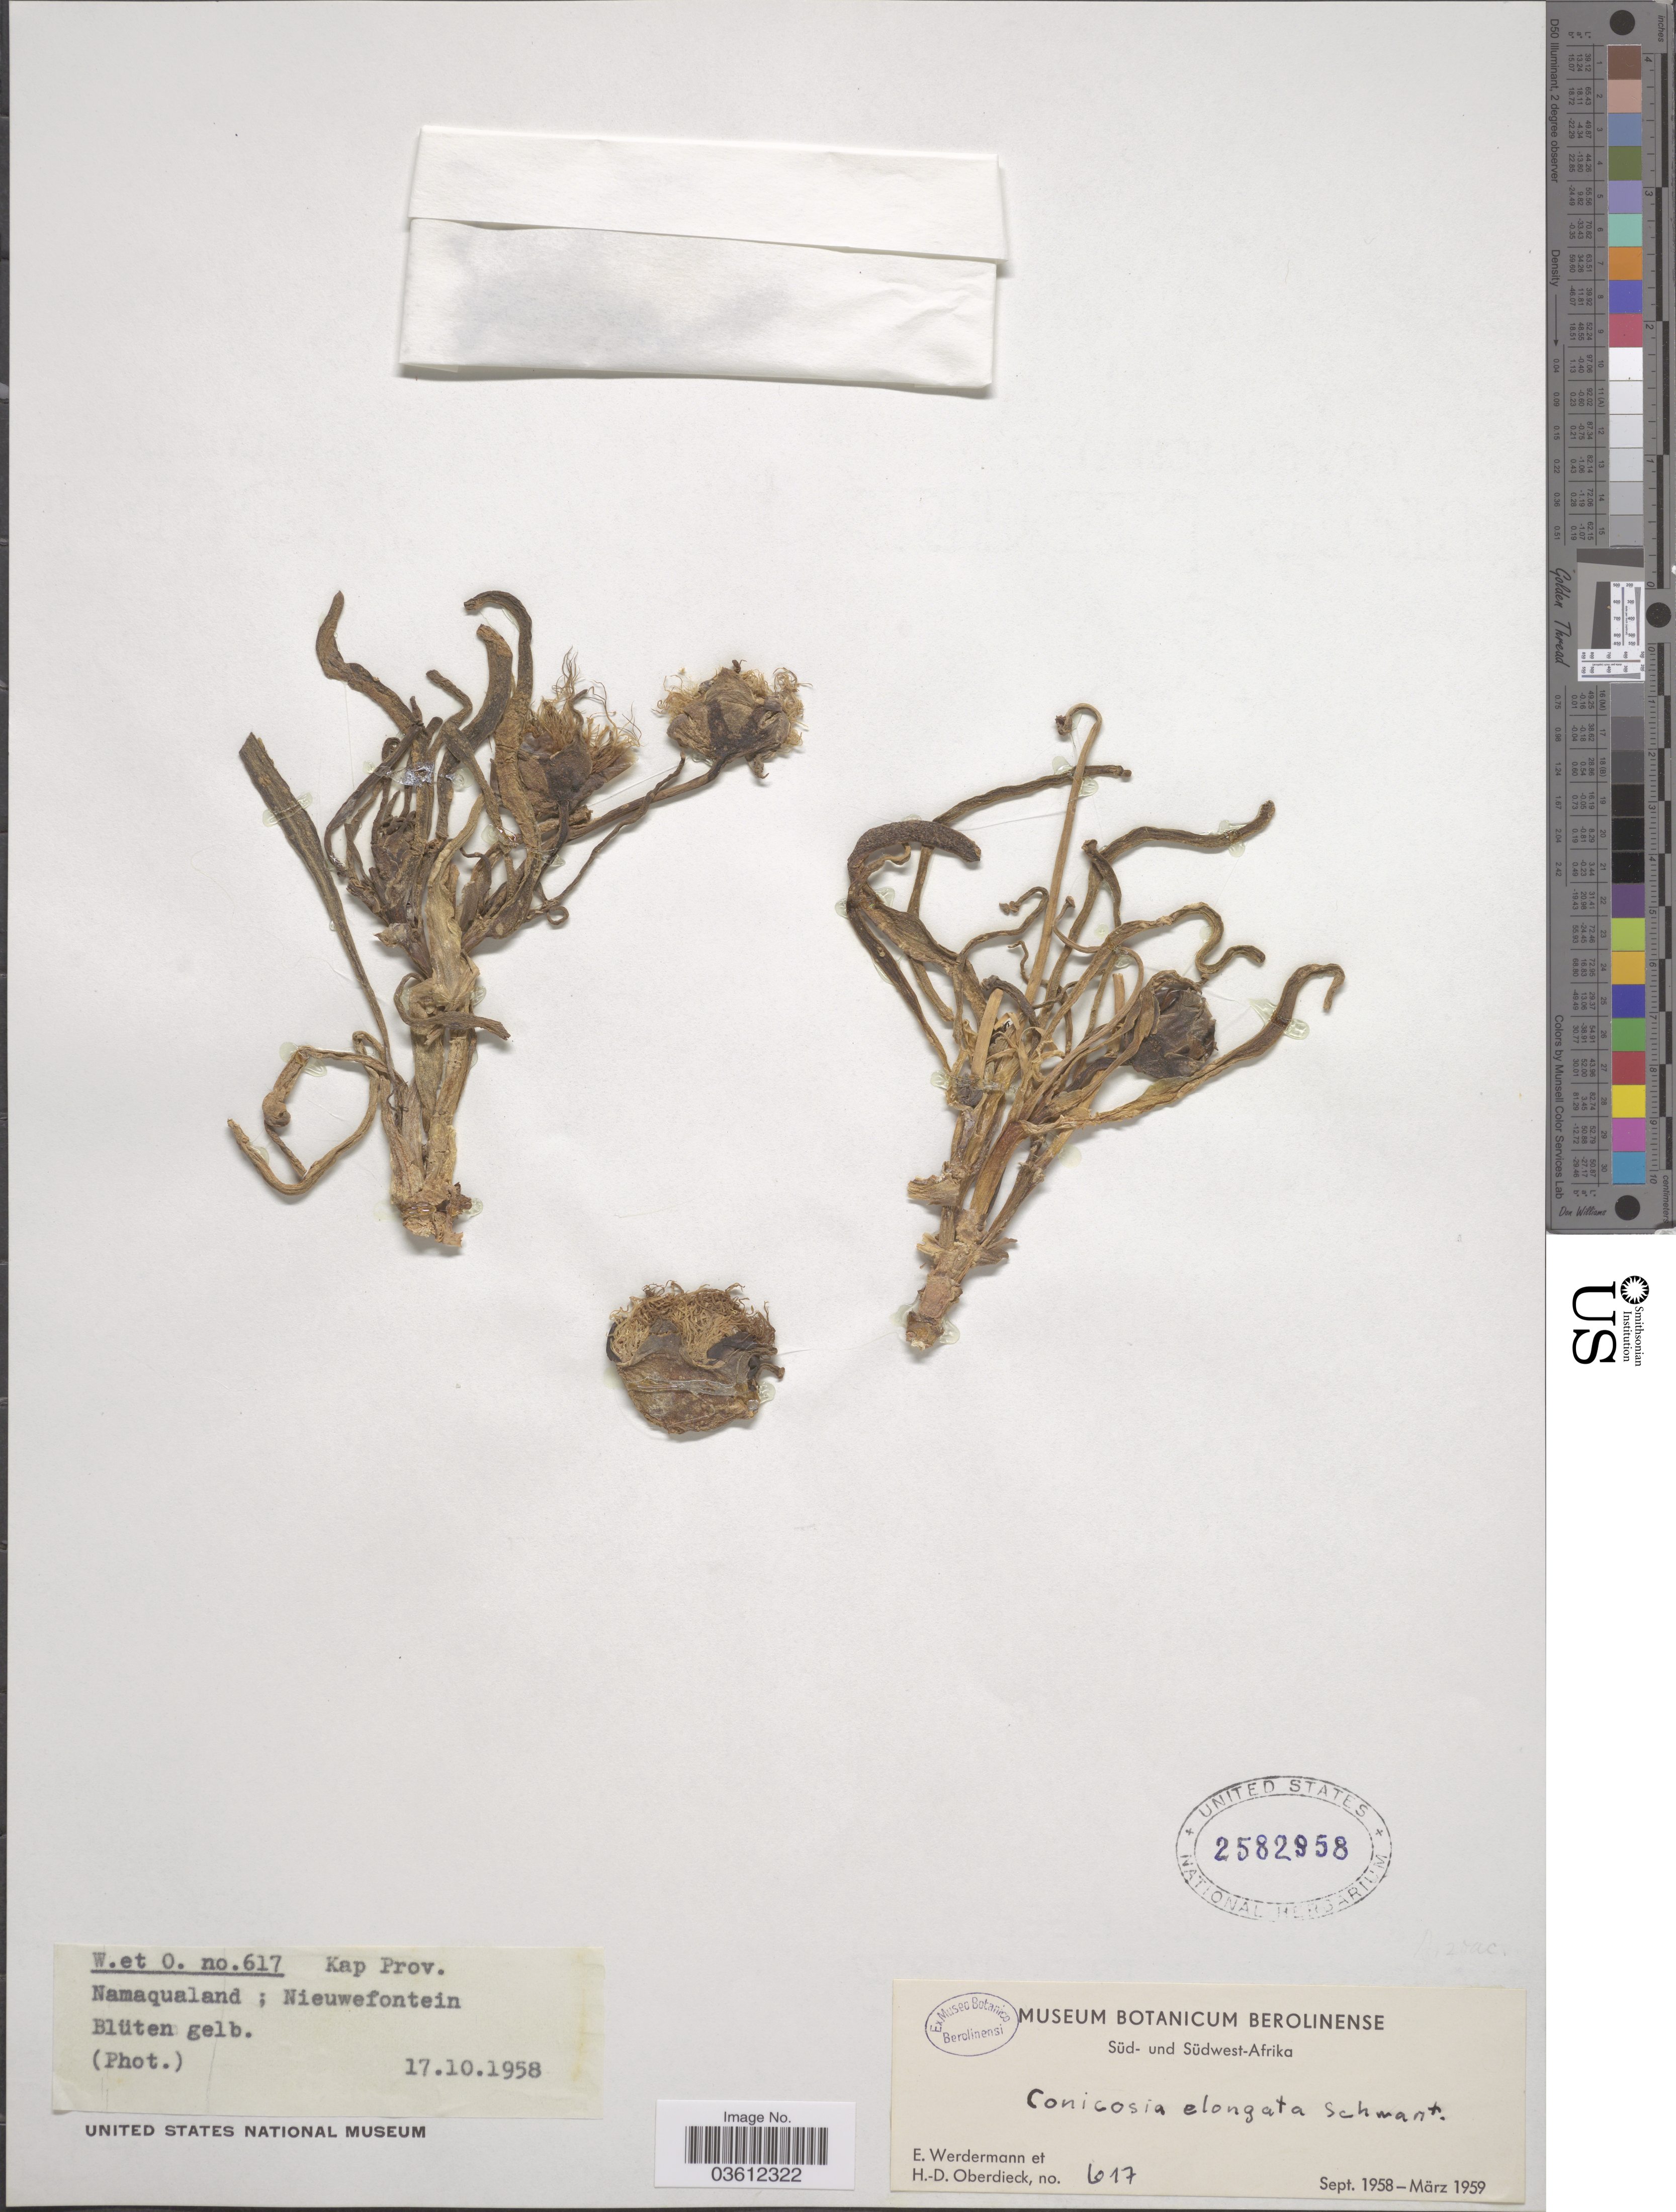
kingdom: Plantae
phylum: Tracheophyta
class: Magnoliopsida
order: Caryophyllales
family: Aizoaceae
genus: Conicosia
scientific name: Conicosia elongata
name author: (Haw.) Schwantes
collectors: E. Werdermann & H. Oberdieck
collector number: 617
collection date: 1958-10-17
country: South Africa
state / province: Northern Cape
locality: Süd-Afrika. Kap Prov. Namaqualand; Nieuwefontein.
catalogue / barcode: US 2582958